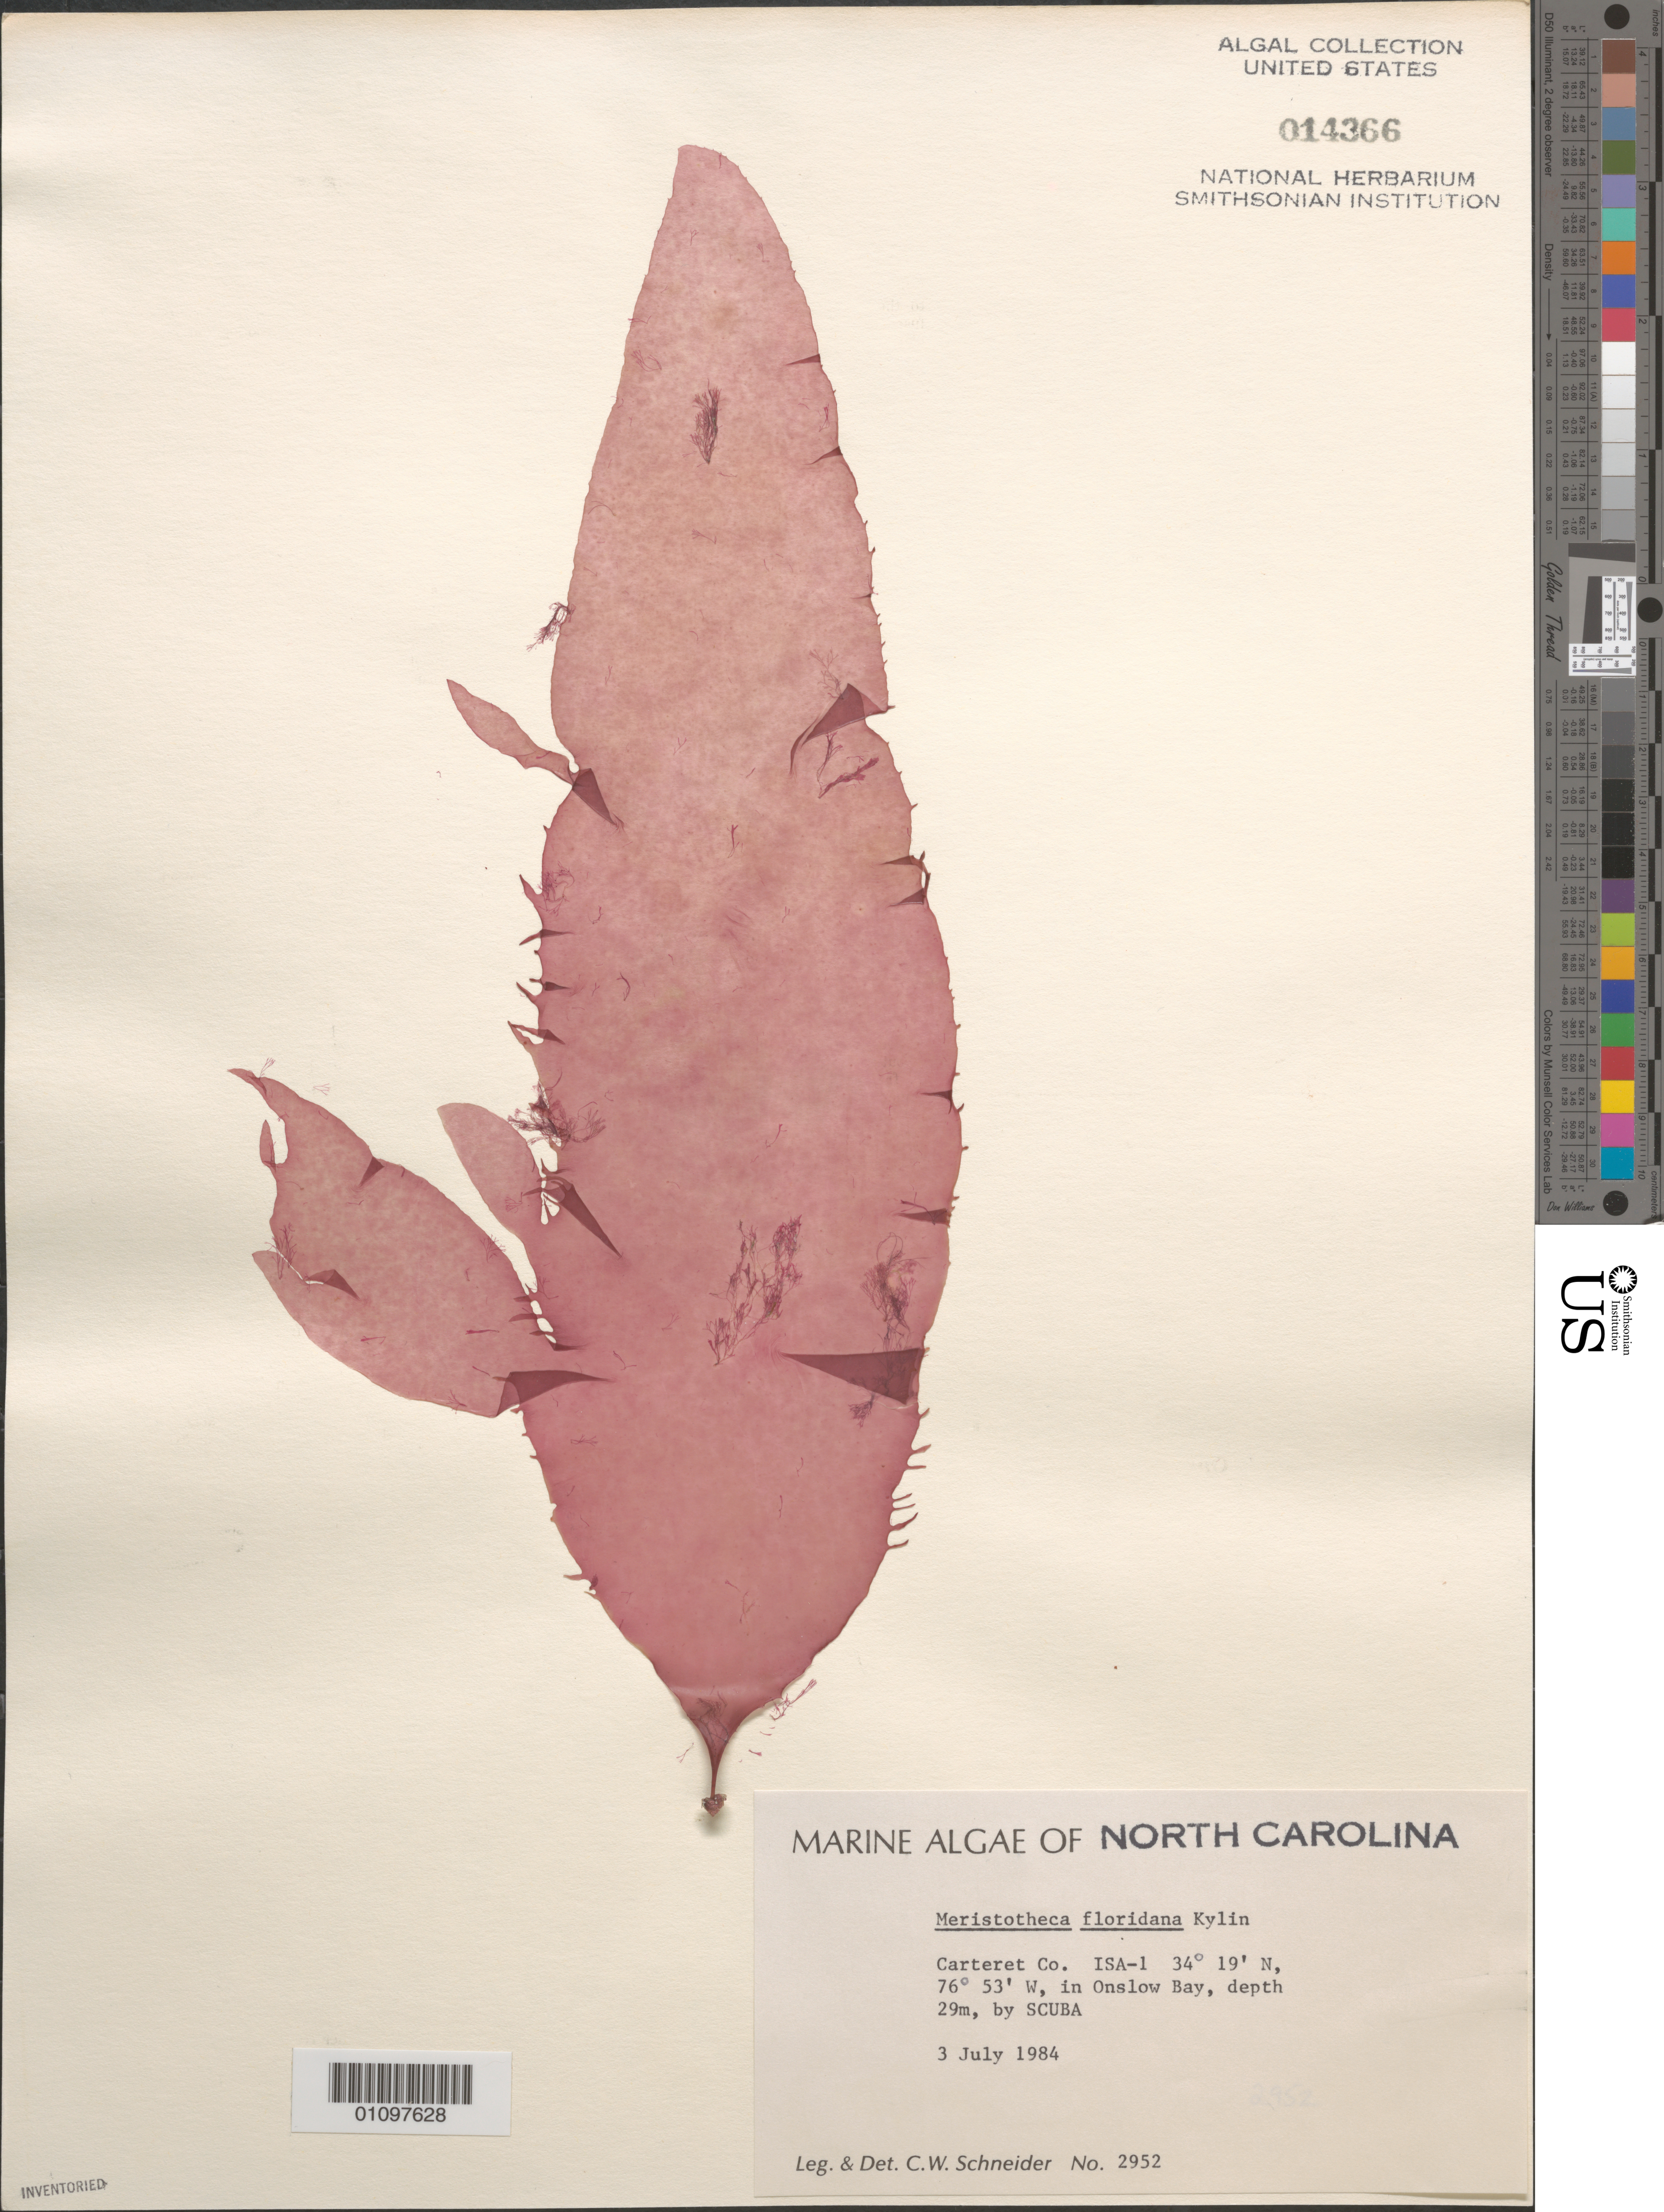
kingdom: Plantae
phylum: Rhodophyta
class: Florideophyceae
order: Gigartinales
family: Solieriaceae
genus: Agardhiella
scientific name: Agardhiella floridiana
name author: (Kylin) P.W.Gabrielsen ex Guimarães & Oliviera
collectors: C. W. Schneider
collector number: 2952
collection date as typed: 03 Jul 1984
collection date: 1984-07-03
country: United States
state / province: North Carolina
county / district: Carteret County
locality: Onslow Bay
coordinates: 34 19' N, 76 53' W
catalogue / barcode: US 14366